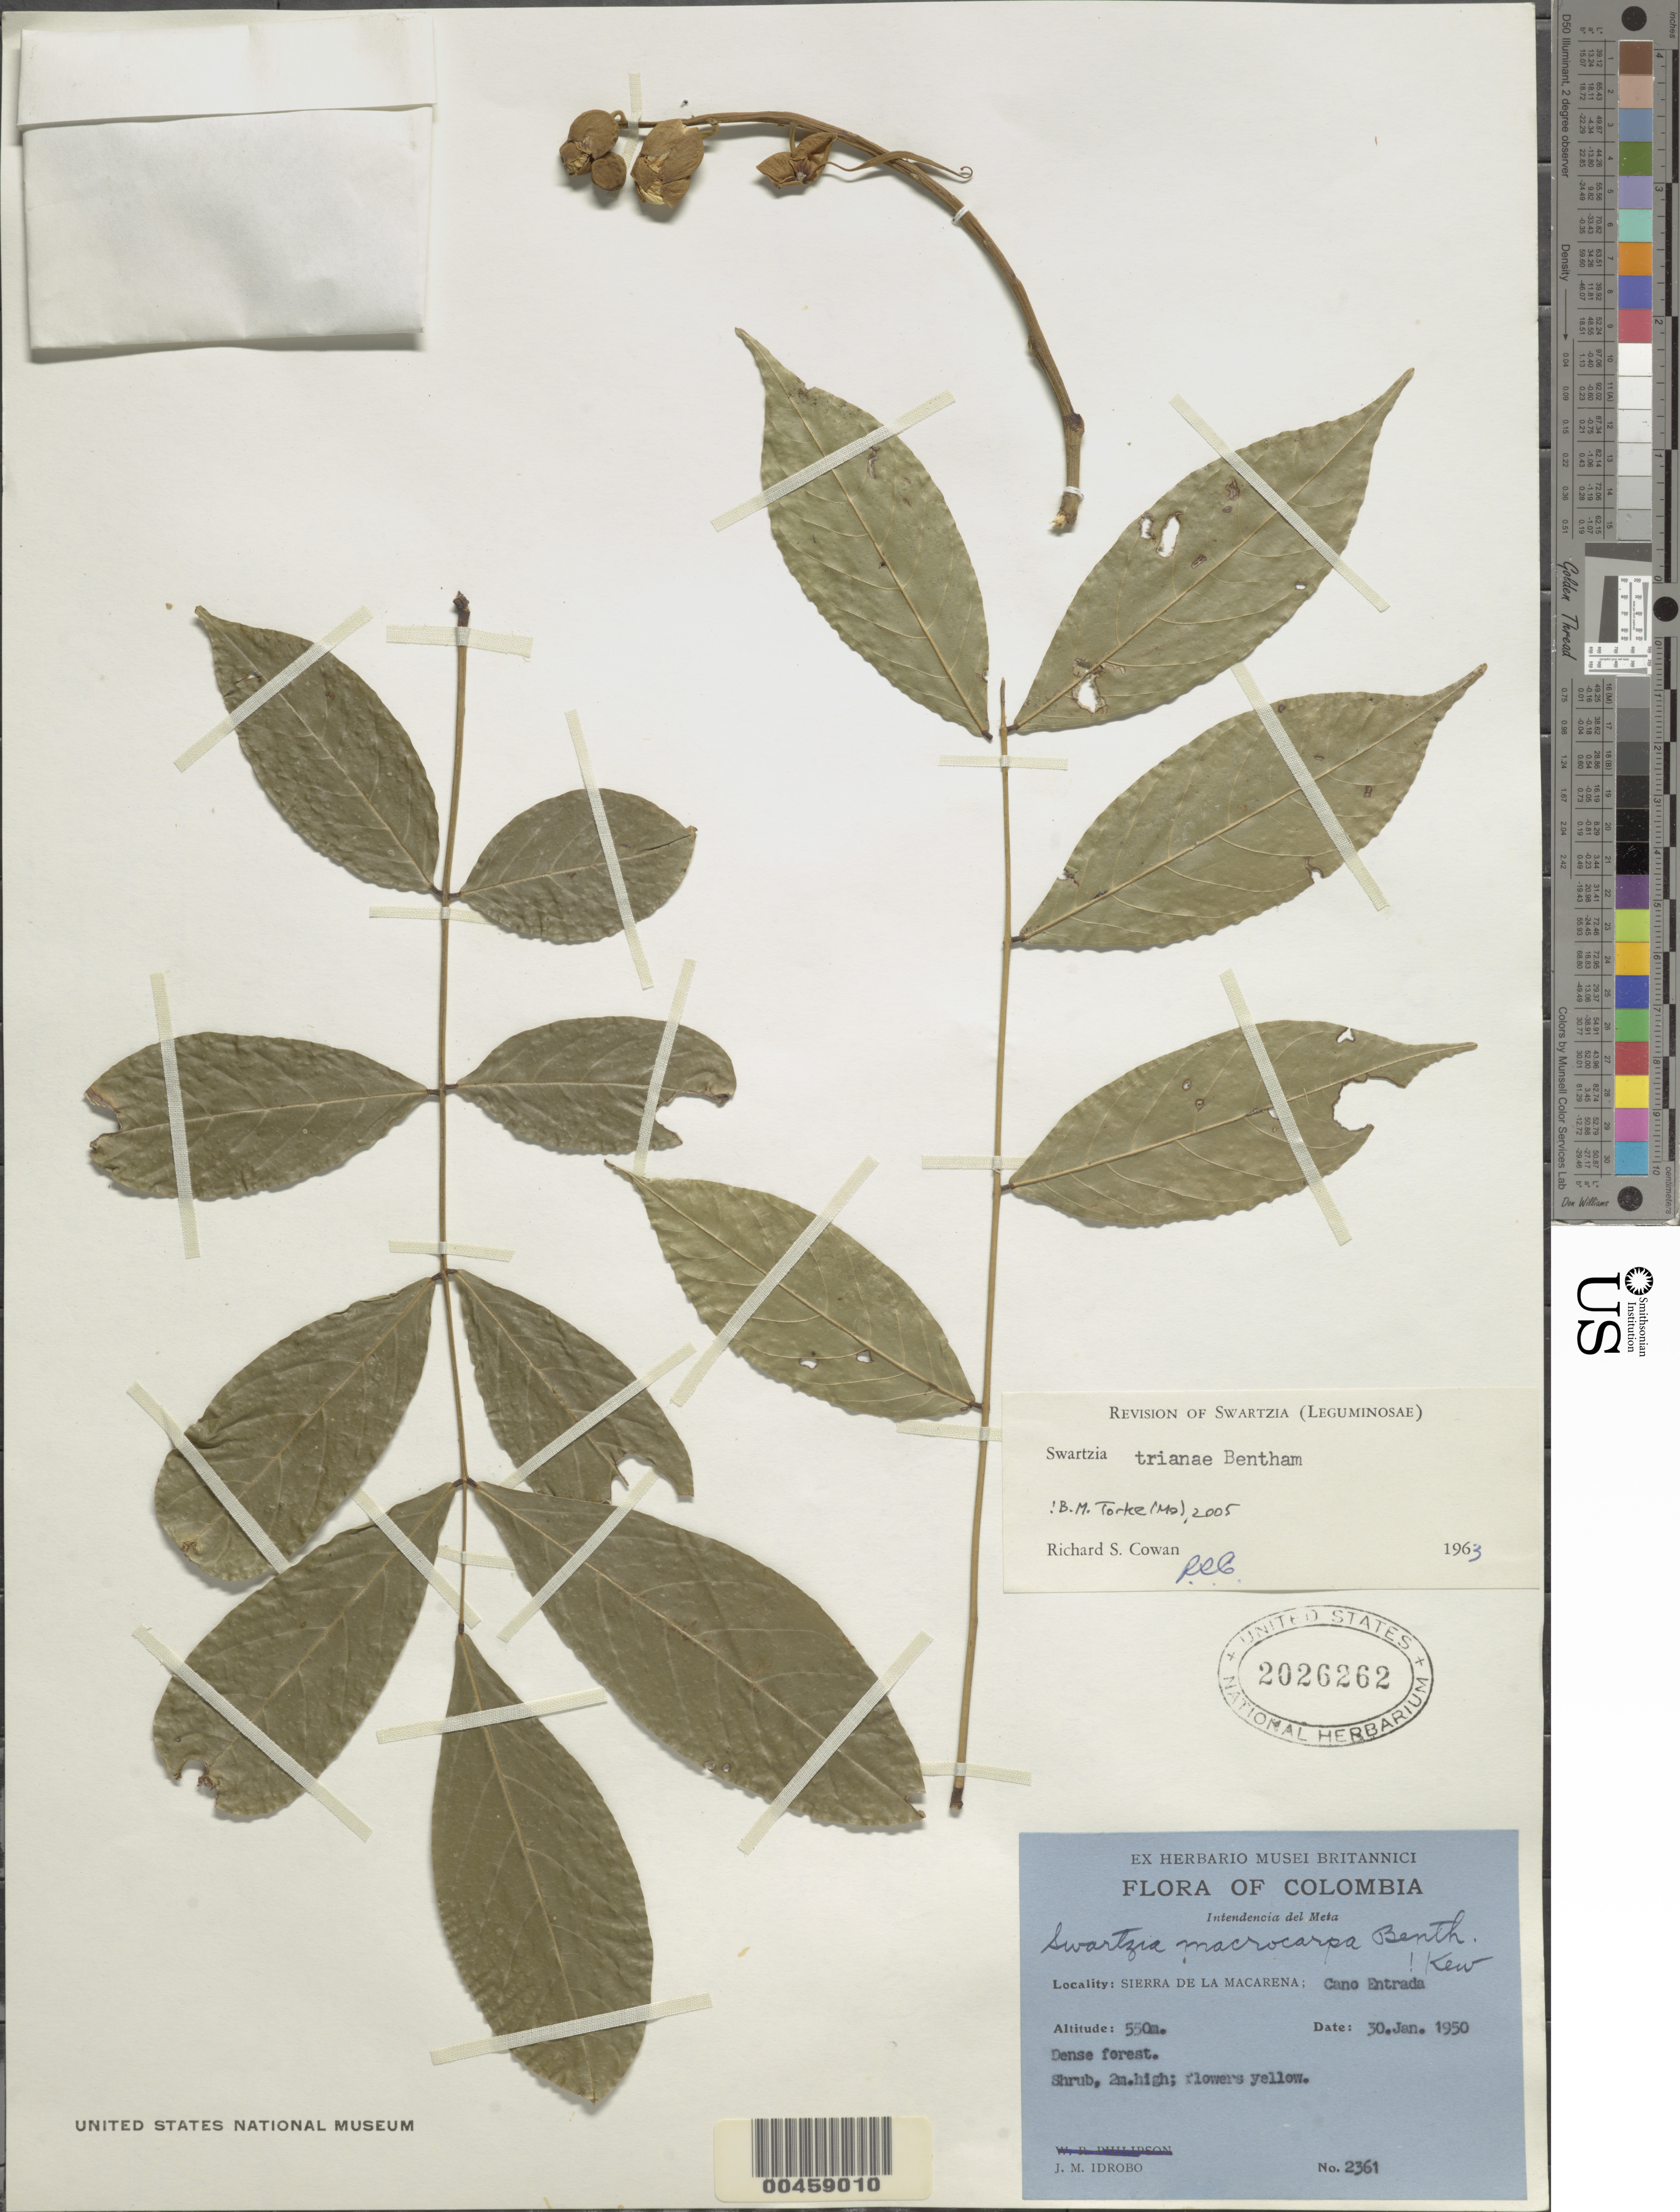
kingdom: Plantae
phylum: Tracheophyta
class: Magnoliopsida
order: Fabales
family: Fabaceae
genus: Swartzia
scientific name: Swartzia trianae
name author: Benth. in Mart.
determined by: Cowan, R. S.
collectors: J. M. Idrobo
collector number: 2361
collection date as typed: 30 Jan 1950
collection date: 1950-01-30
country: Colombia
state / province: Meta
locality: Caño Entrada; Sierra de la Macarena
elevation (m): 550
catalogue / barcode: US 2026262